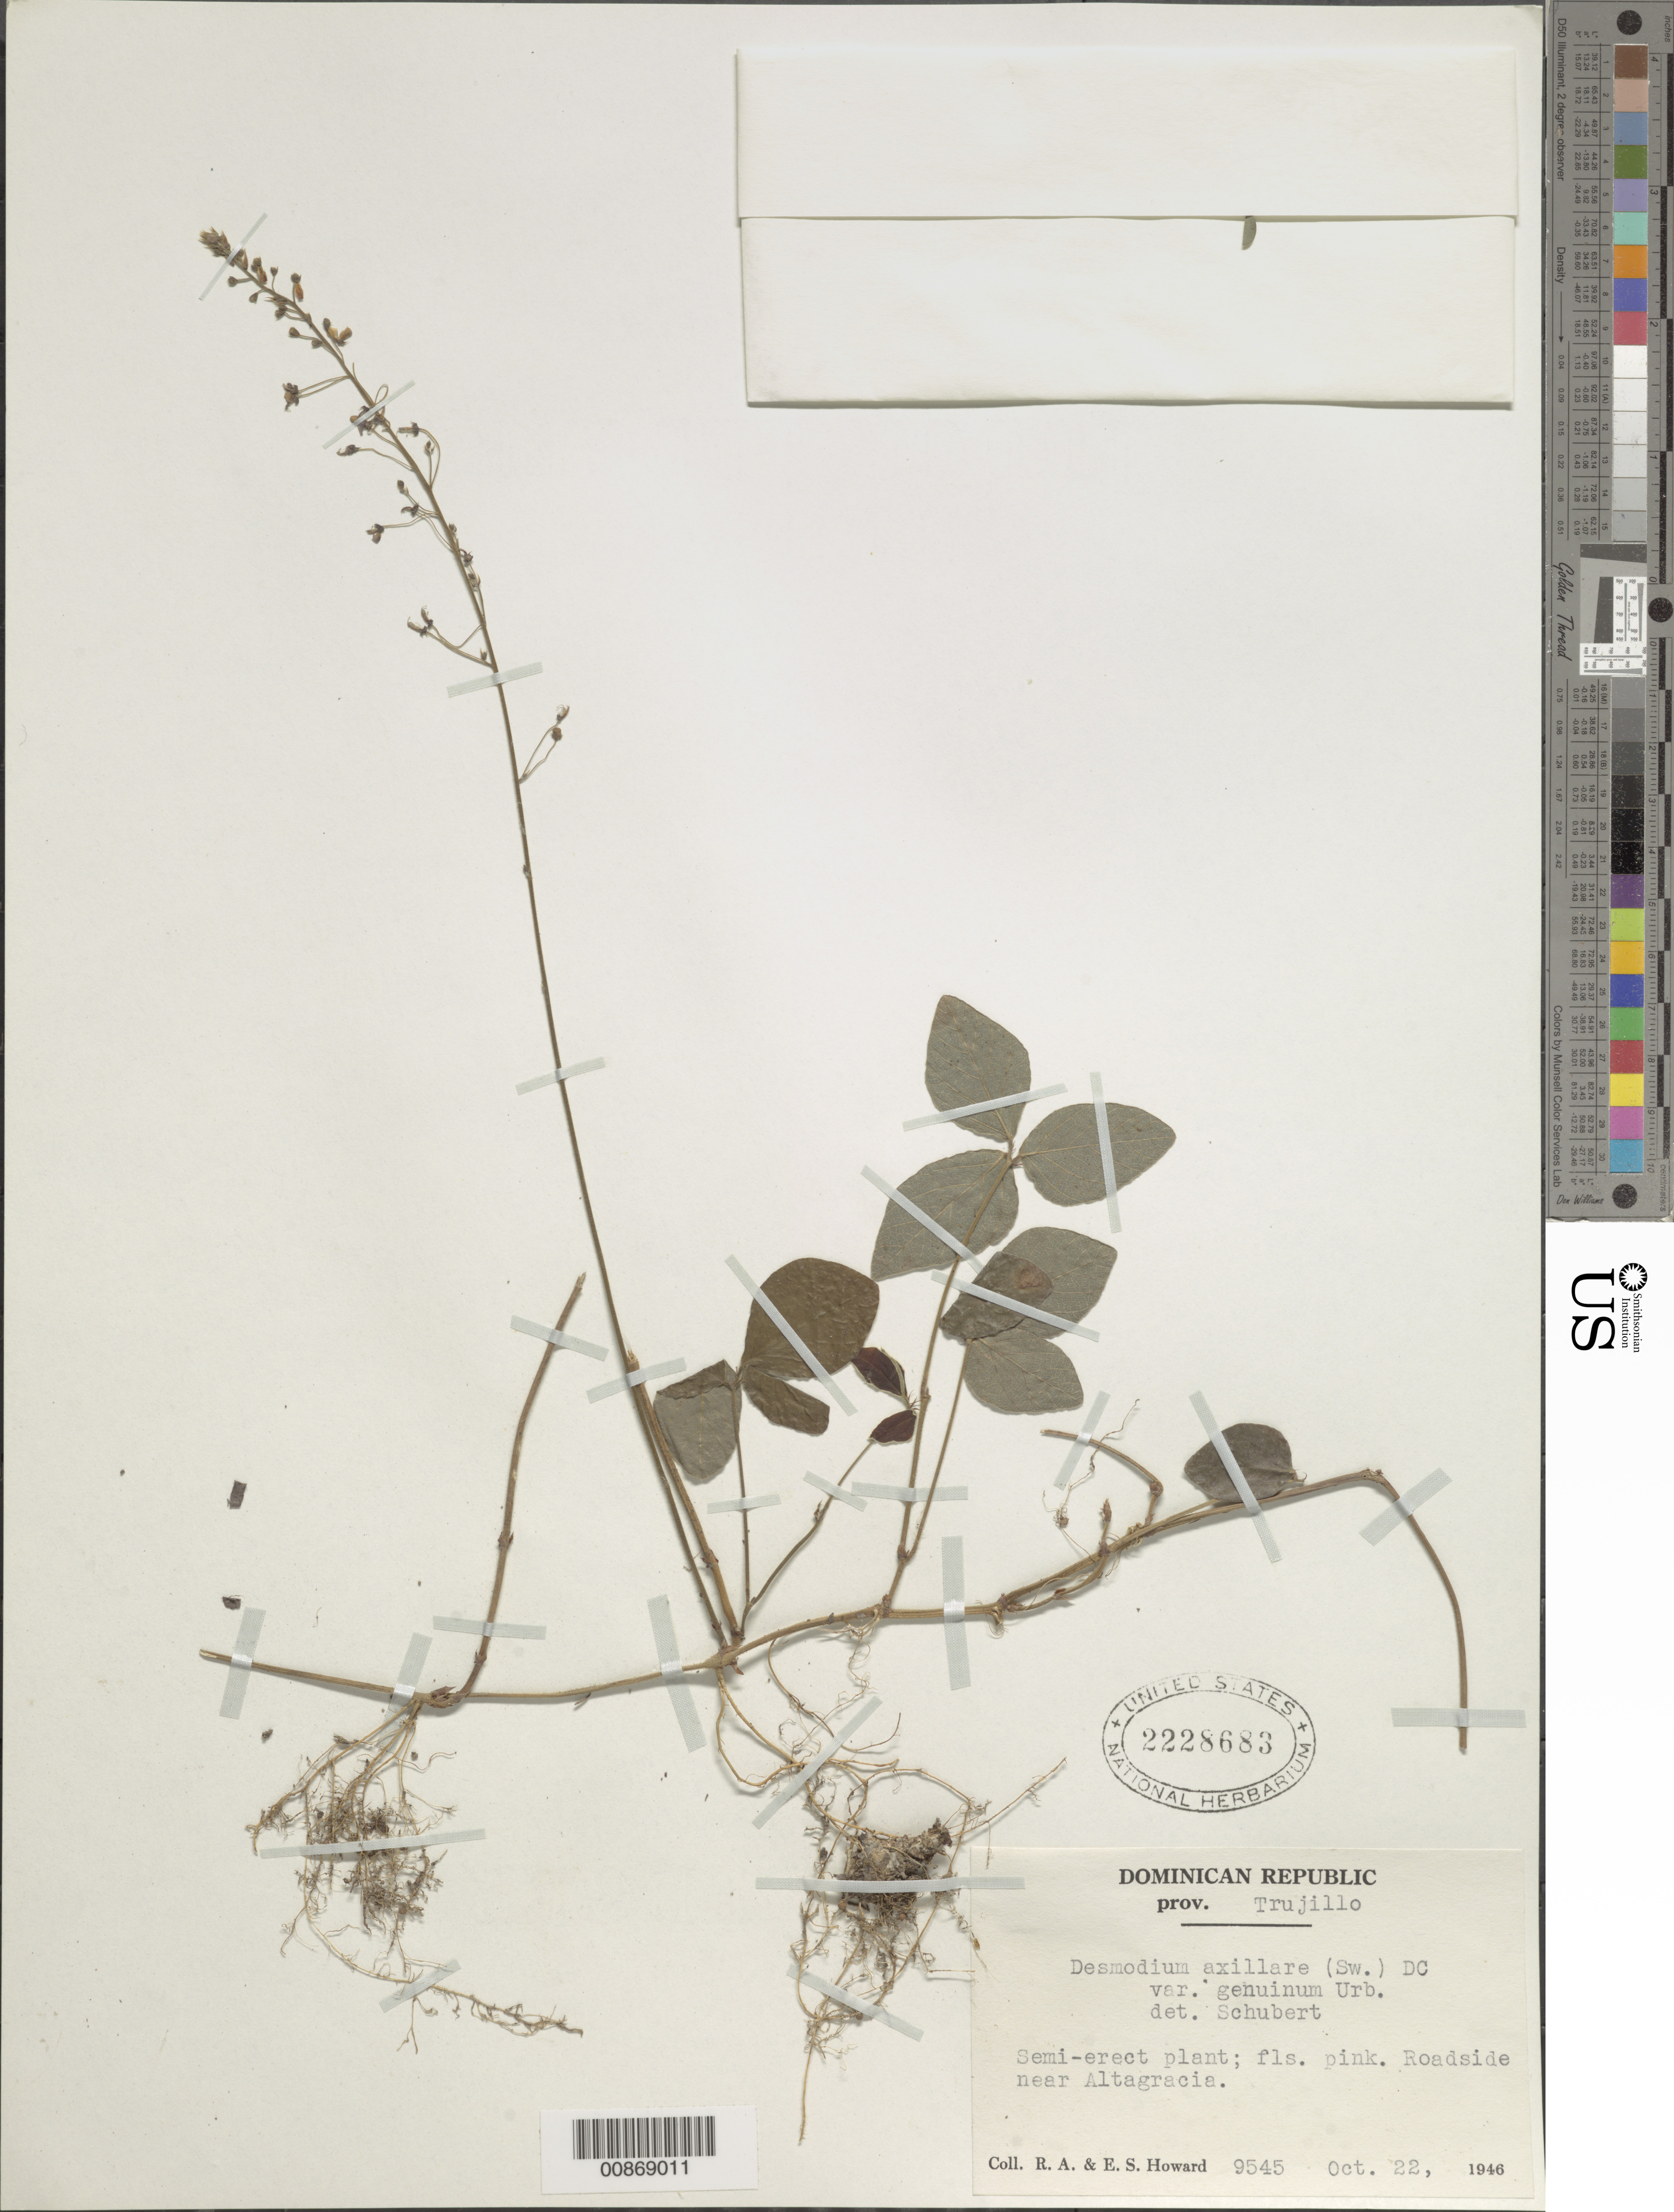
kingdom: Plantae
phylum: Tracheophyta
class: Magnoliopsida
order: Fabales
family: Fabaceae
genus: Desmodium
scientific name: Desmodium axillare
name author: (Sw.) DC.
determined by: Schubert, Bernice G.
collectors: R. A. Howard & E. S. Howard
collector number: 9545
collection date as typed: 22 Oct 1946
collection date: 1946-10-22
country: Dominican Republic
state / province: San Cristobal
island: Hispaniola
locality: Near Altagracia.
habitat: Roadside.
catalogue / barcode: US 2228683